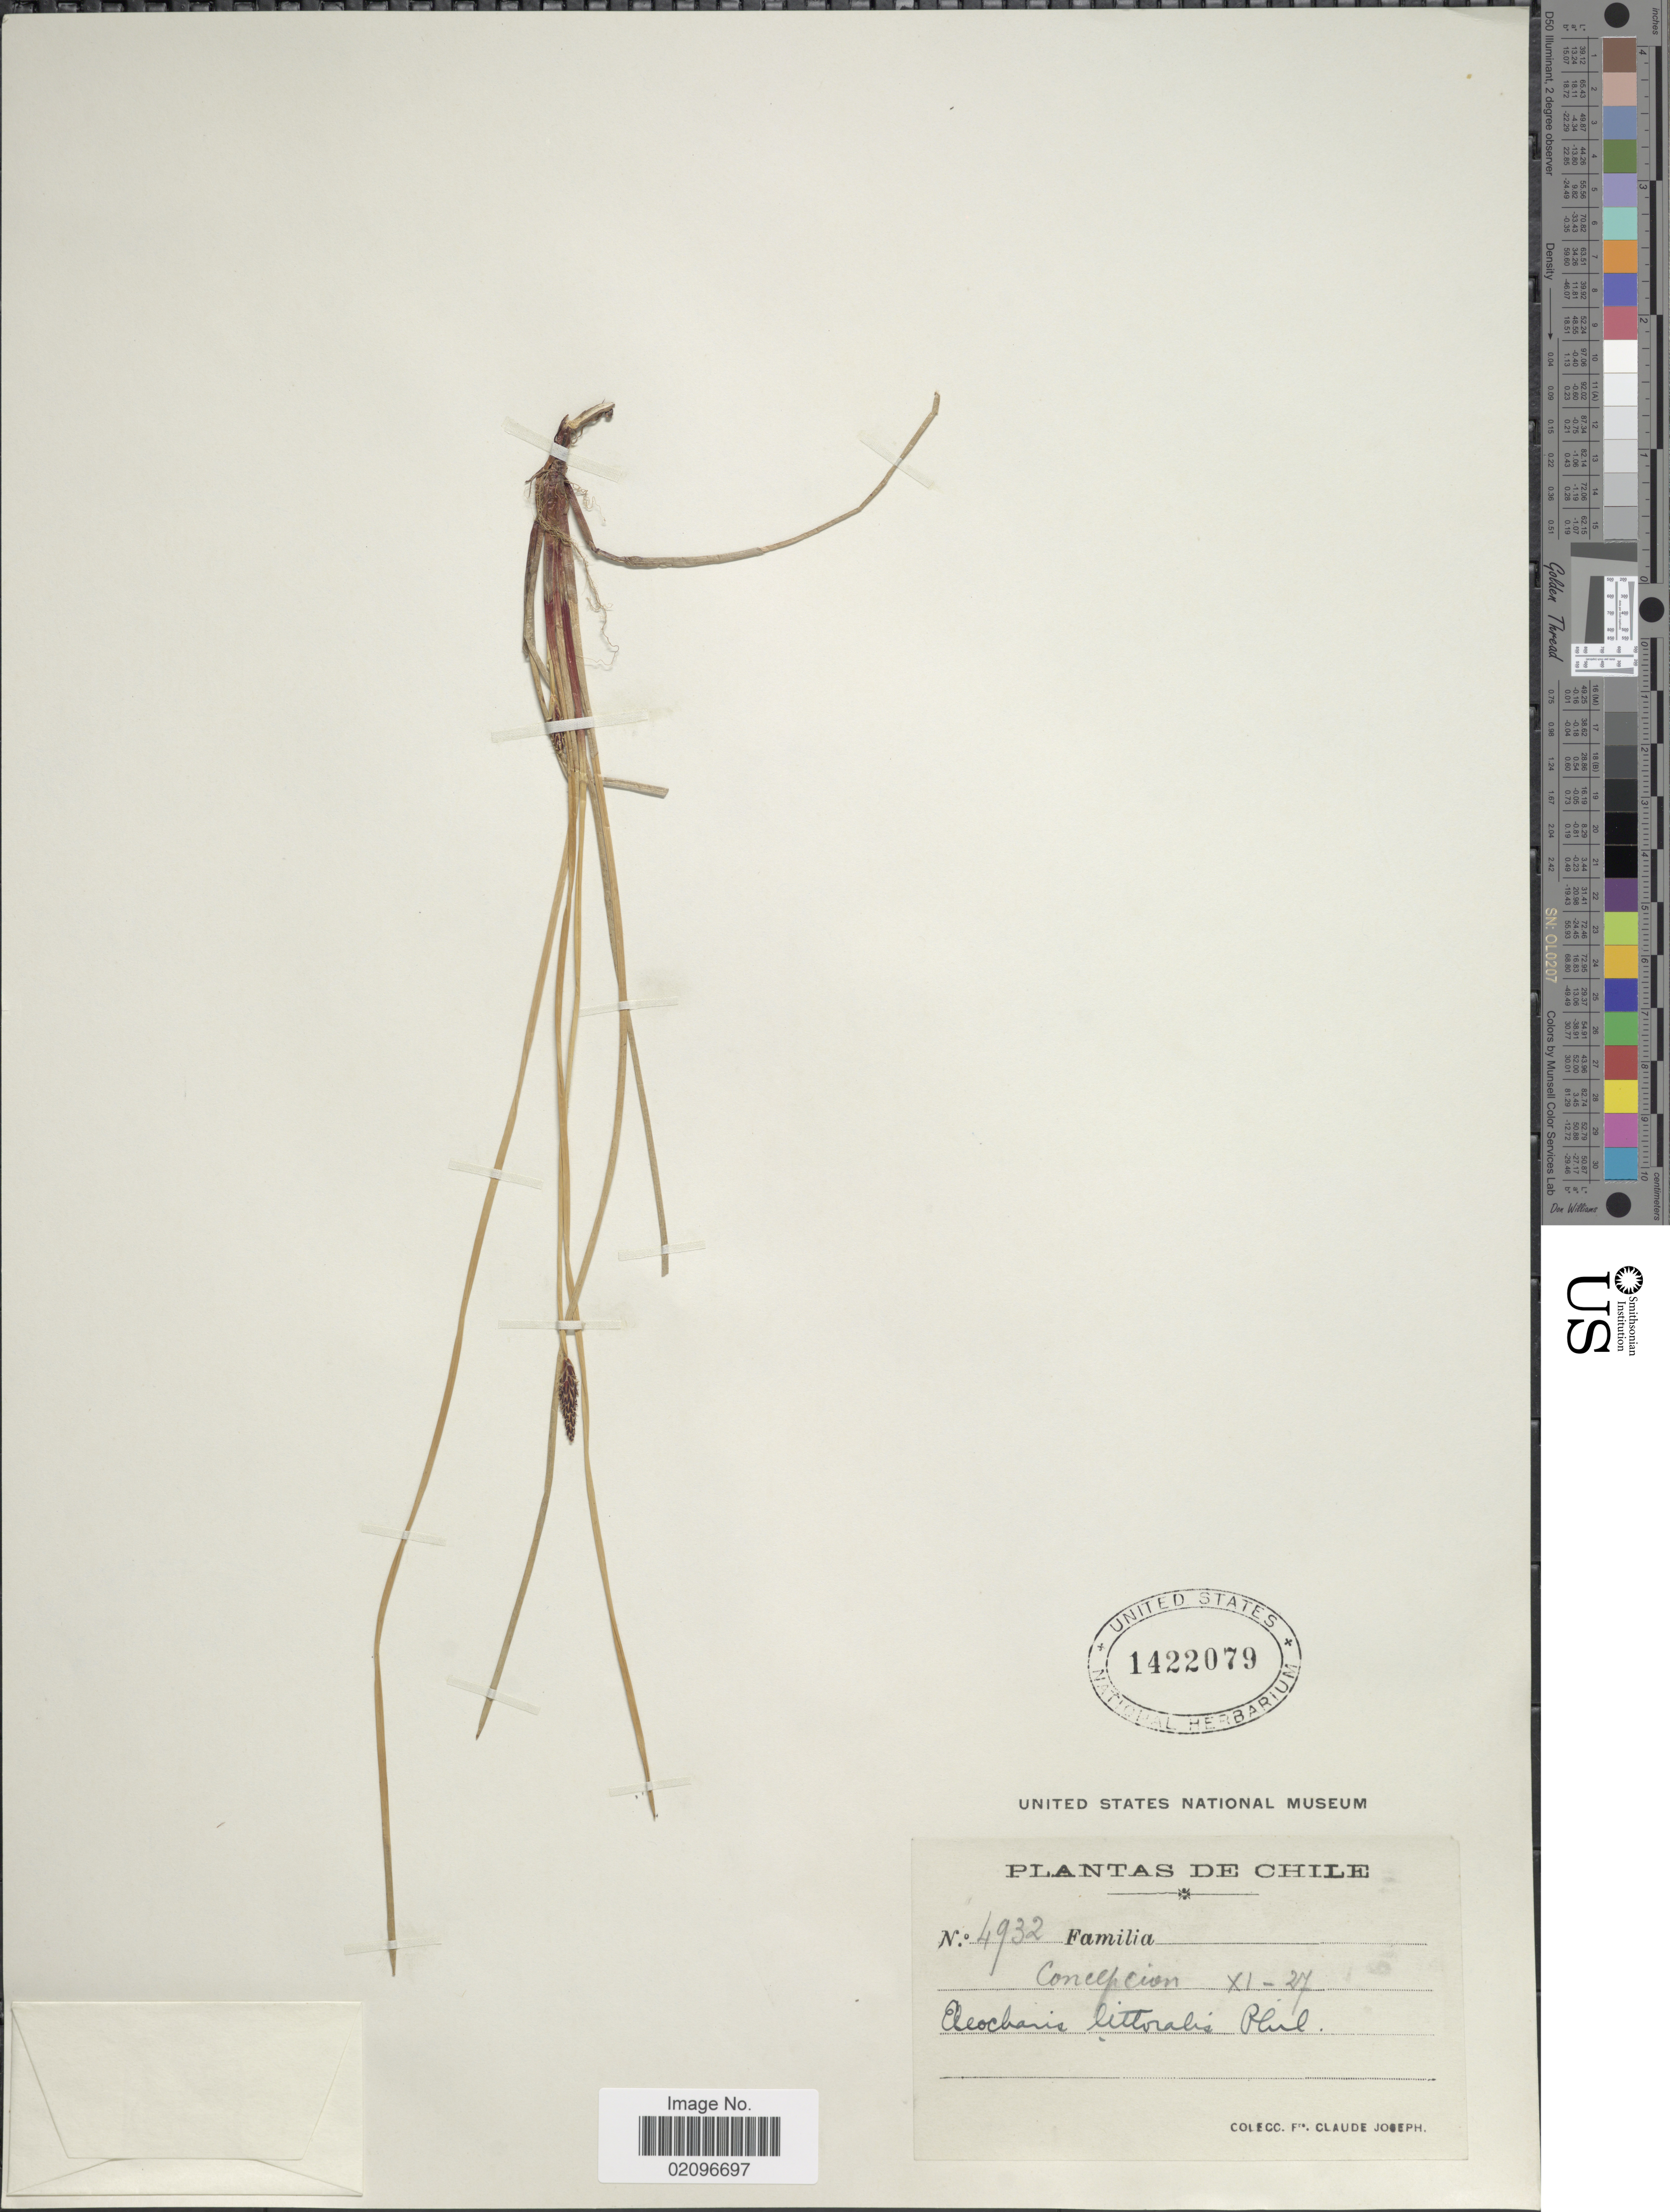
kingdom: Plantae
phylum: Tracheophyta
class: Liliopsida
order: Poales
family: Cyperaceae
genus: Eleocharis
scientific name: Eleocharis melanostachys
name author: (d'Urv.) C.B. Clarke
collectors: Frere Claude Joseph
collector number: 4932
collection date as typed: Transcribed d/m/y: /11/27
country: Paraguay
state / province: Concepcion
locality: Chile. Concepcion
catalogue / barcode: US 1422079